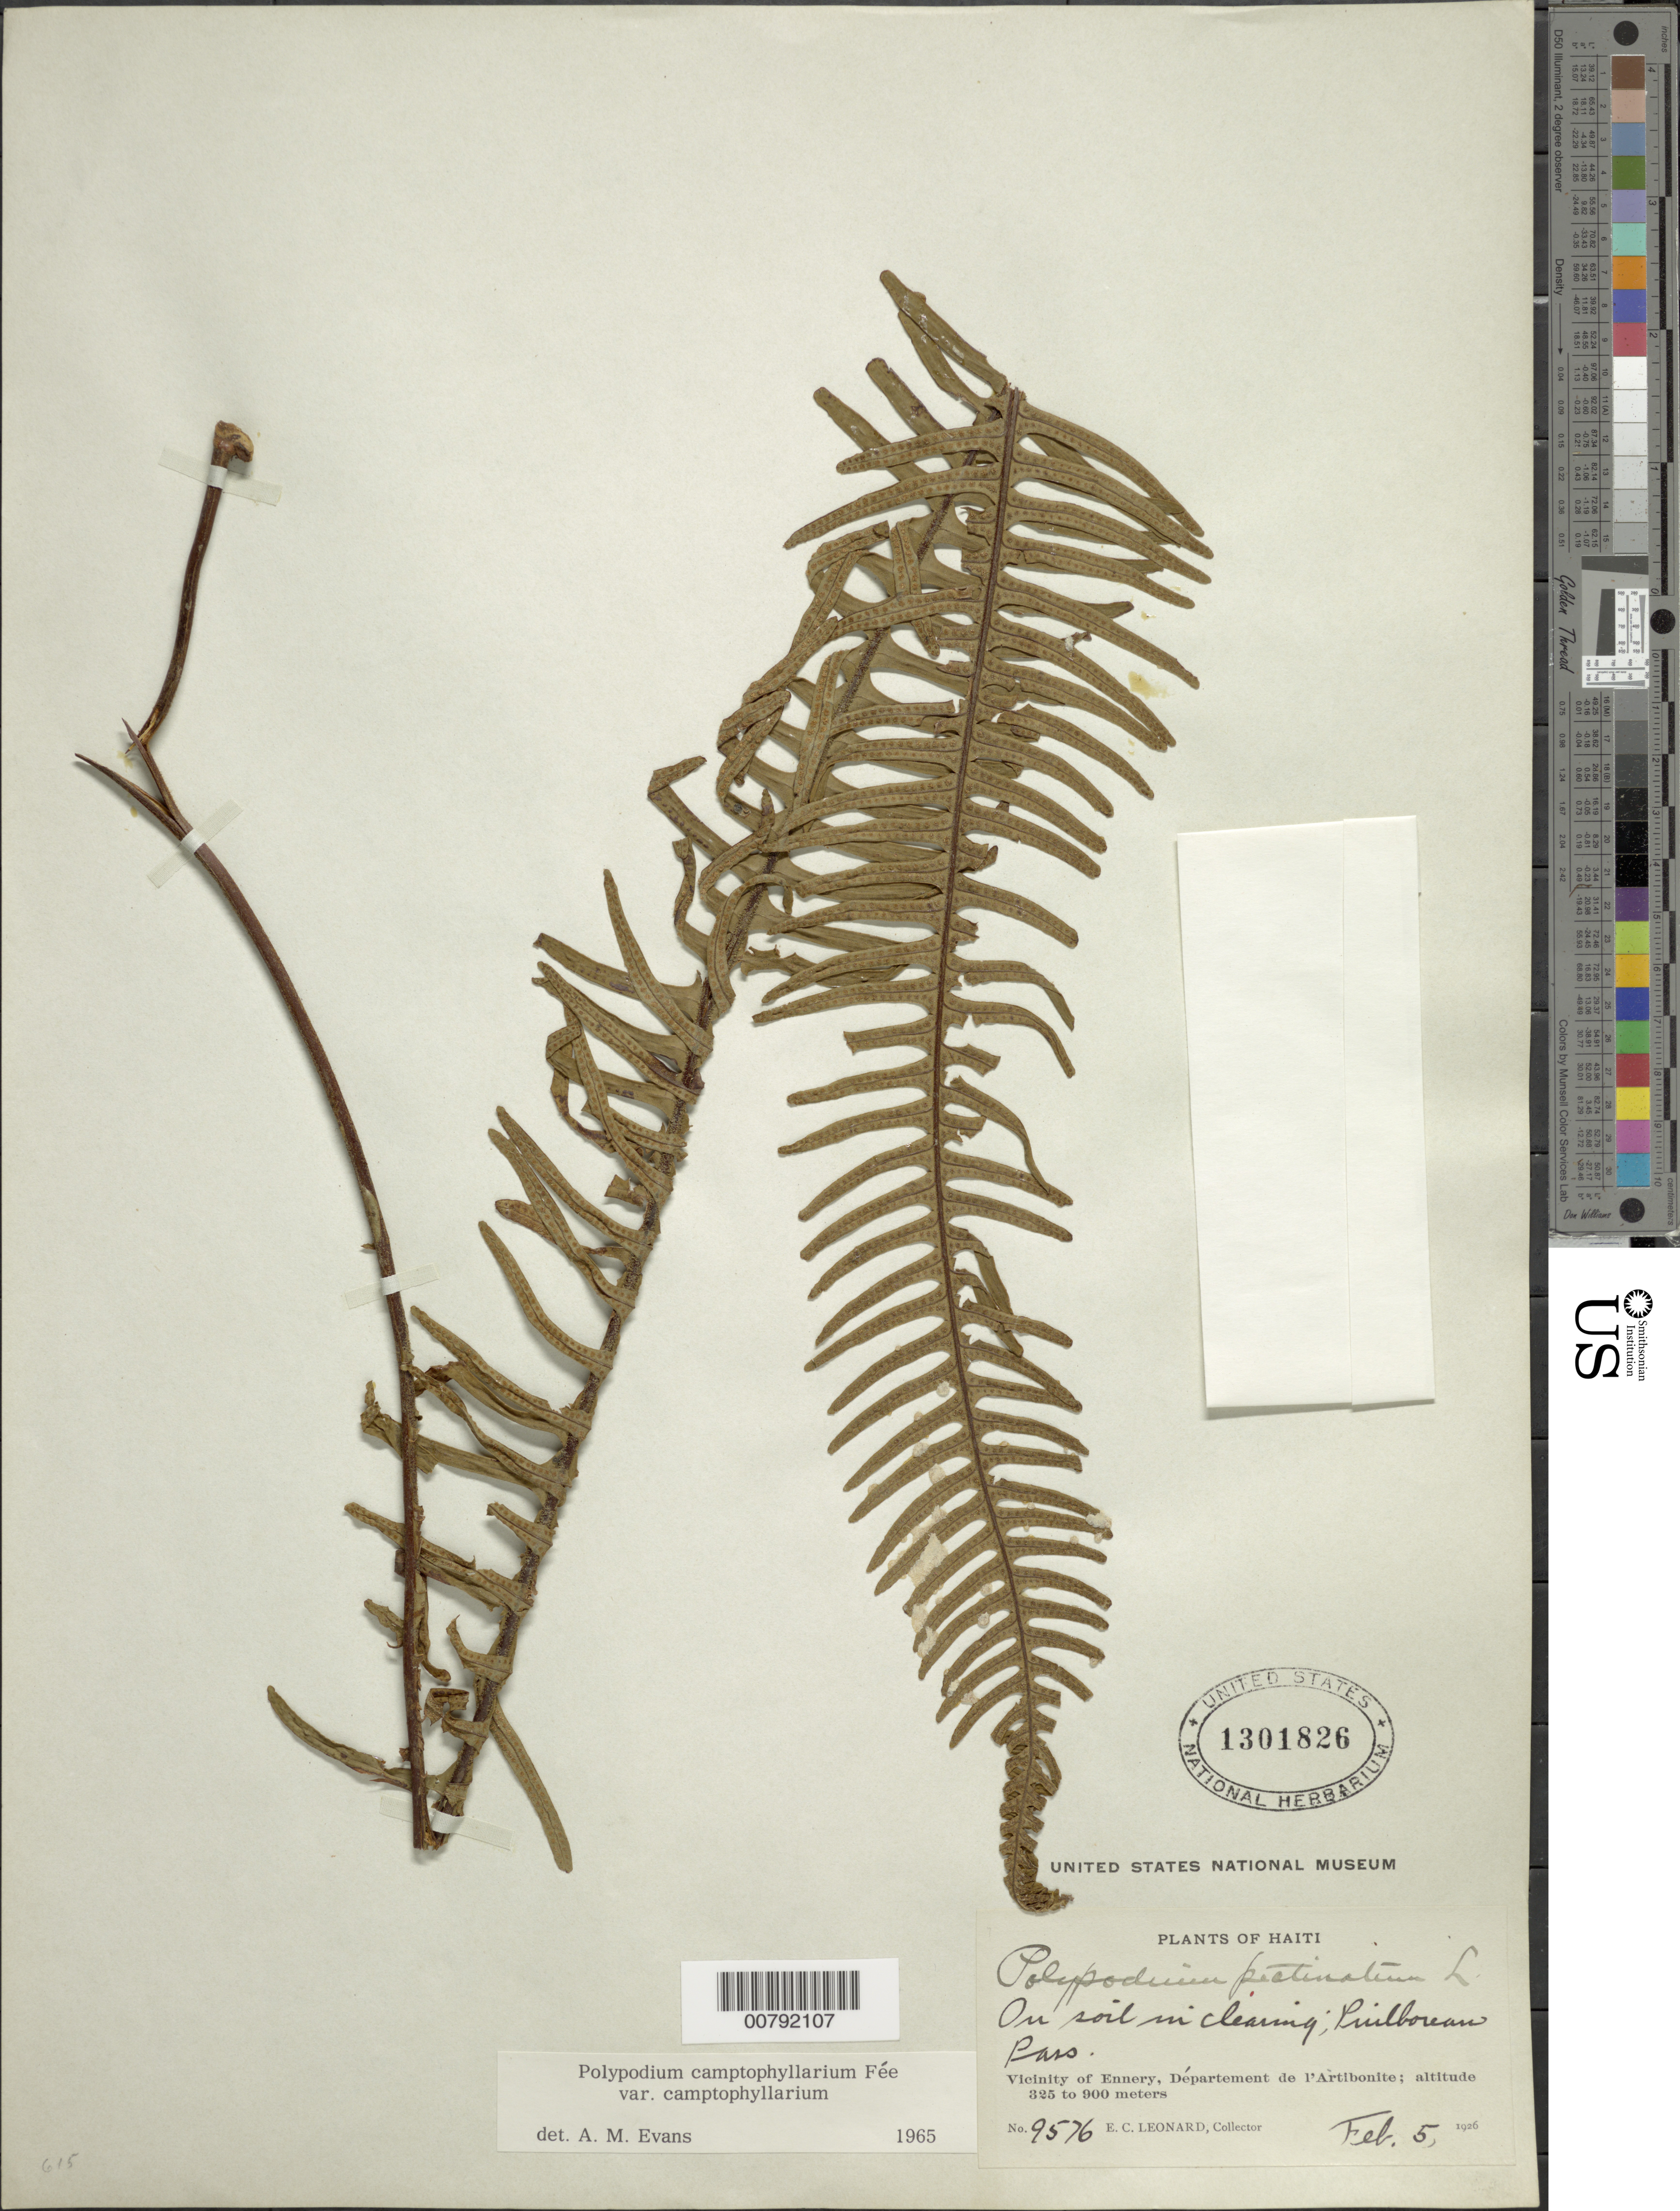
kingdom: Plantae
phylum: Tracheophyta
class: Polypodiopsida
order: Polypodiales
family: Polypodiaceae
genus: Pecluma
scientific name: Pecluma camptophyllaria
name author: (Fée) M.G. Price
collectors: E. C. Leonard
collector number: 9576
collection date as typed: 05 Feb 1926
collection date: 1926-02-05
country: Haiti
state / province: Artibonite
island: Hispaniola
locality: Ennery, Puilboreau Pass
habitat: On soil in clearing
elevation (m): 325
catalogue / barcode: US 1301826